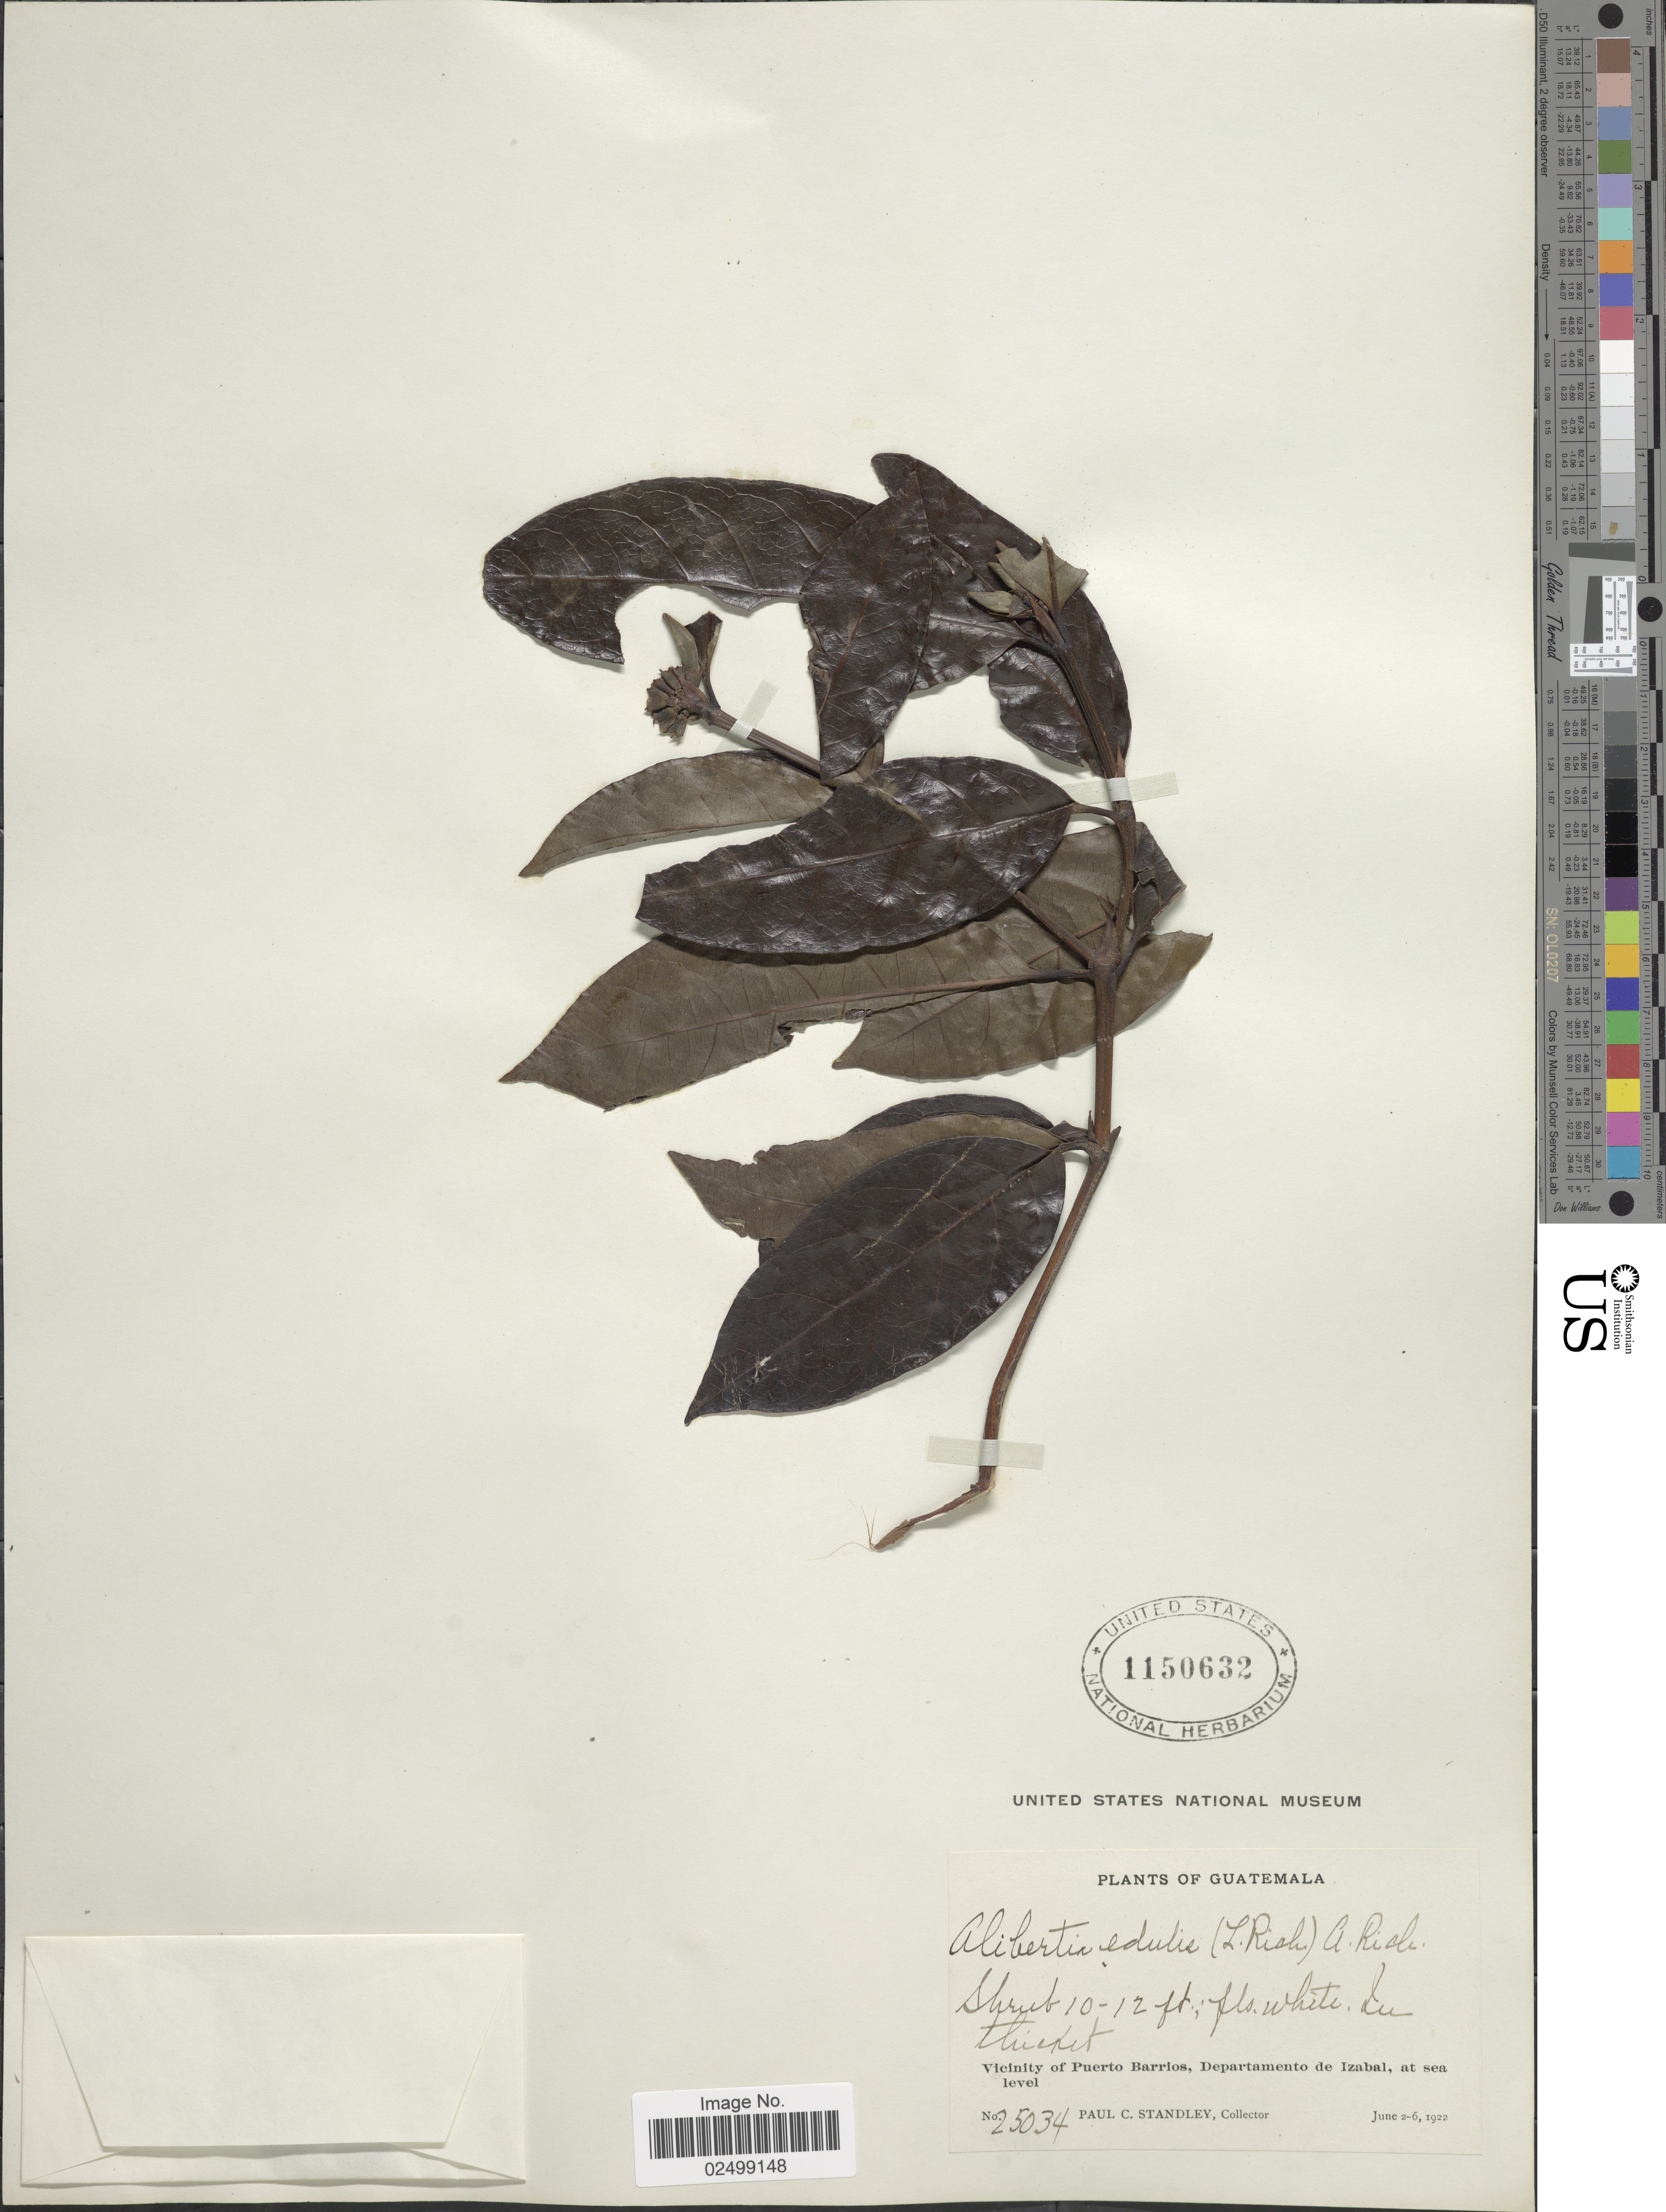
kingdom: Plantae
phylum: Tracheophyta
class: Magnoliopsida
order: Gentianales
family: Rubiaceae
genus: Alibertia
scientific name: Alibertia edulis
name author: (Rich.) A. Rich. ex DC.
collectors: P. C. Standley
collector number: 25034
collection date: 1922-06-02/1922-06-06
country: Guatemala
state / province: Izabal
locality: Vicinity of Puerto Barrios, Departamento de Izabal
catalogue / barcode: US 1150632